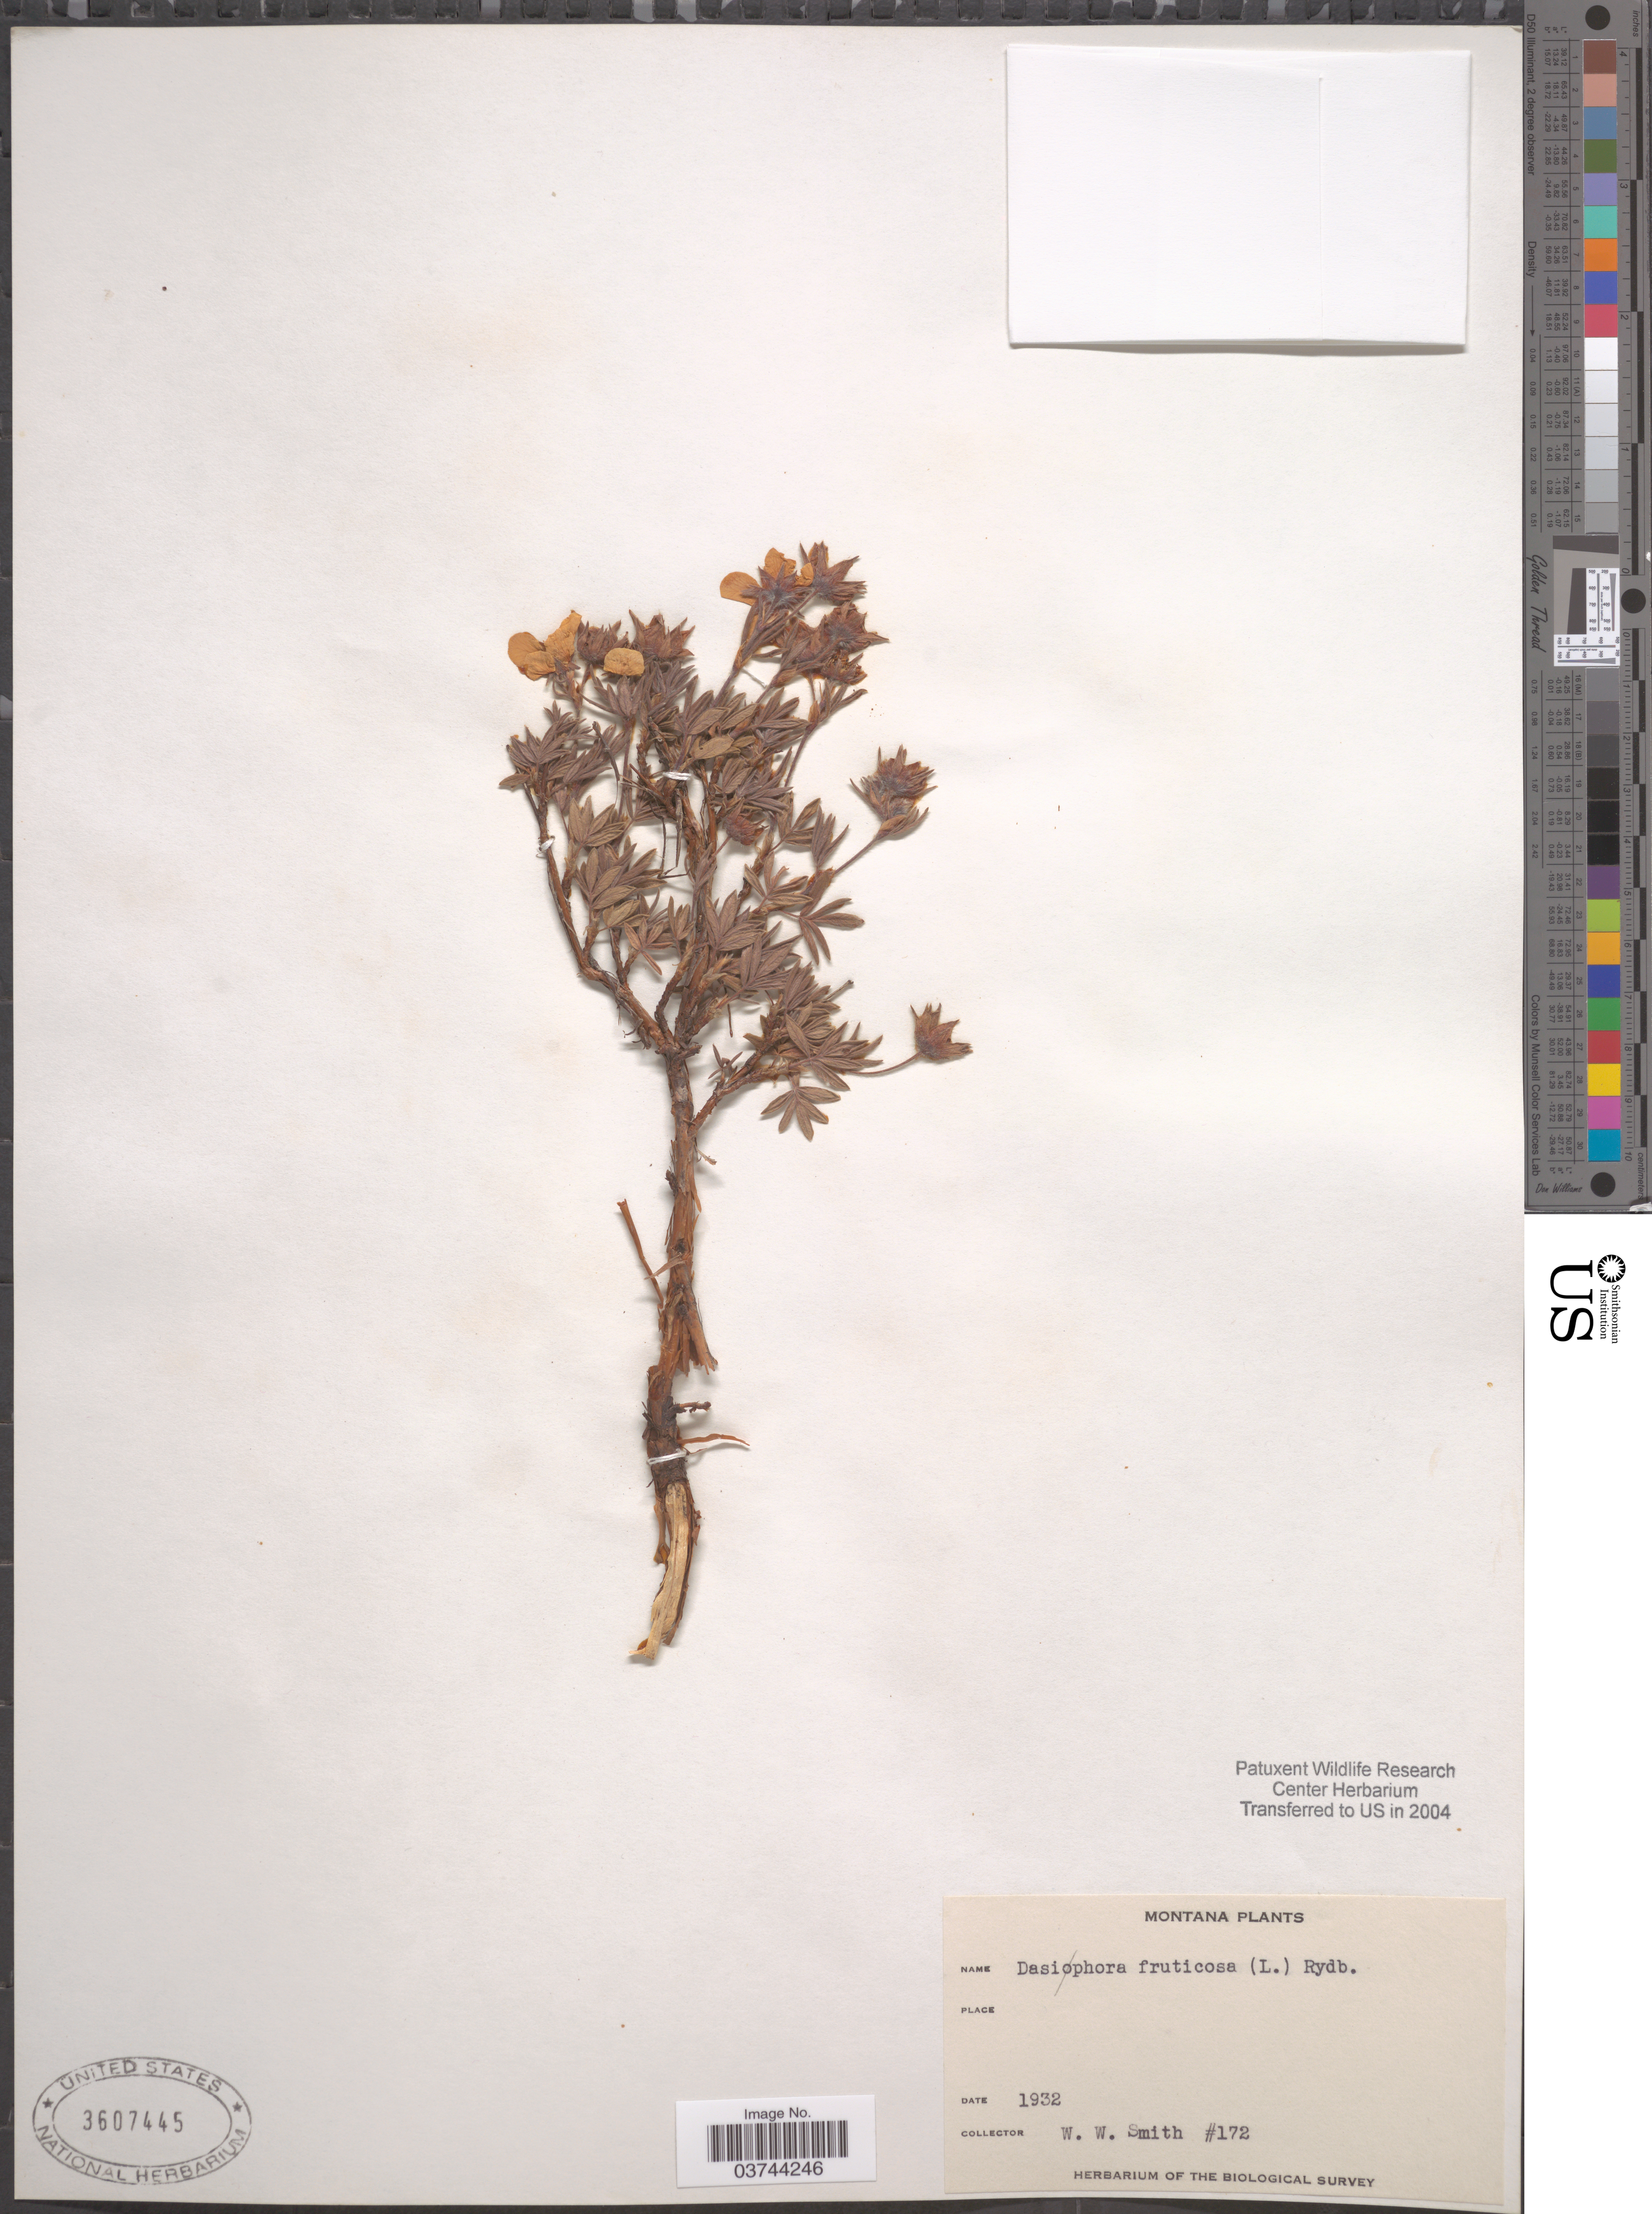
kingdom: Plantae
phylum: Tracheophyta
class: Magnoliopsida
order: Rosales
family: Rosaceae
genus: Dasiphora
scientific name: Dasiphora fruticosa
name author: (L.) Rydb.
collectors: W. W. Smith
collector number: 172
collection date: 1932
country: United States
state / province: Montana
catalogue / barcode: US 3607445